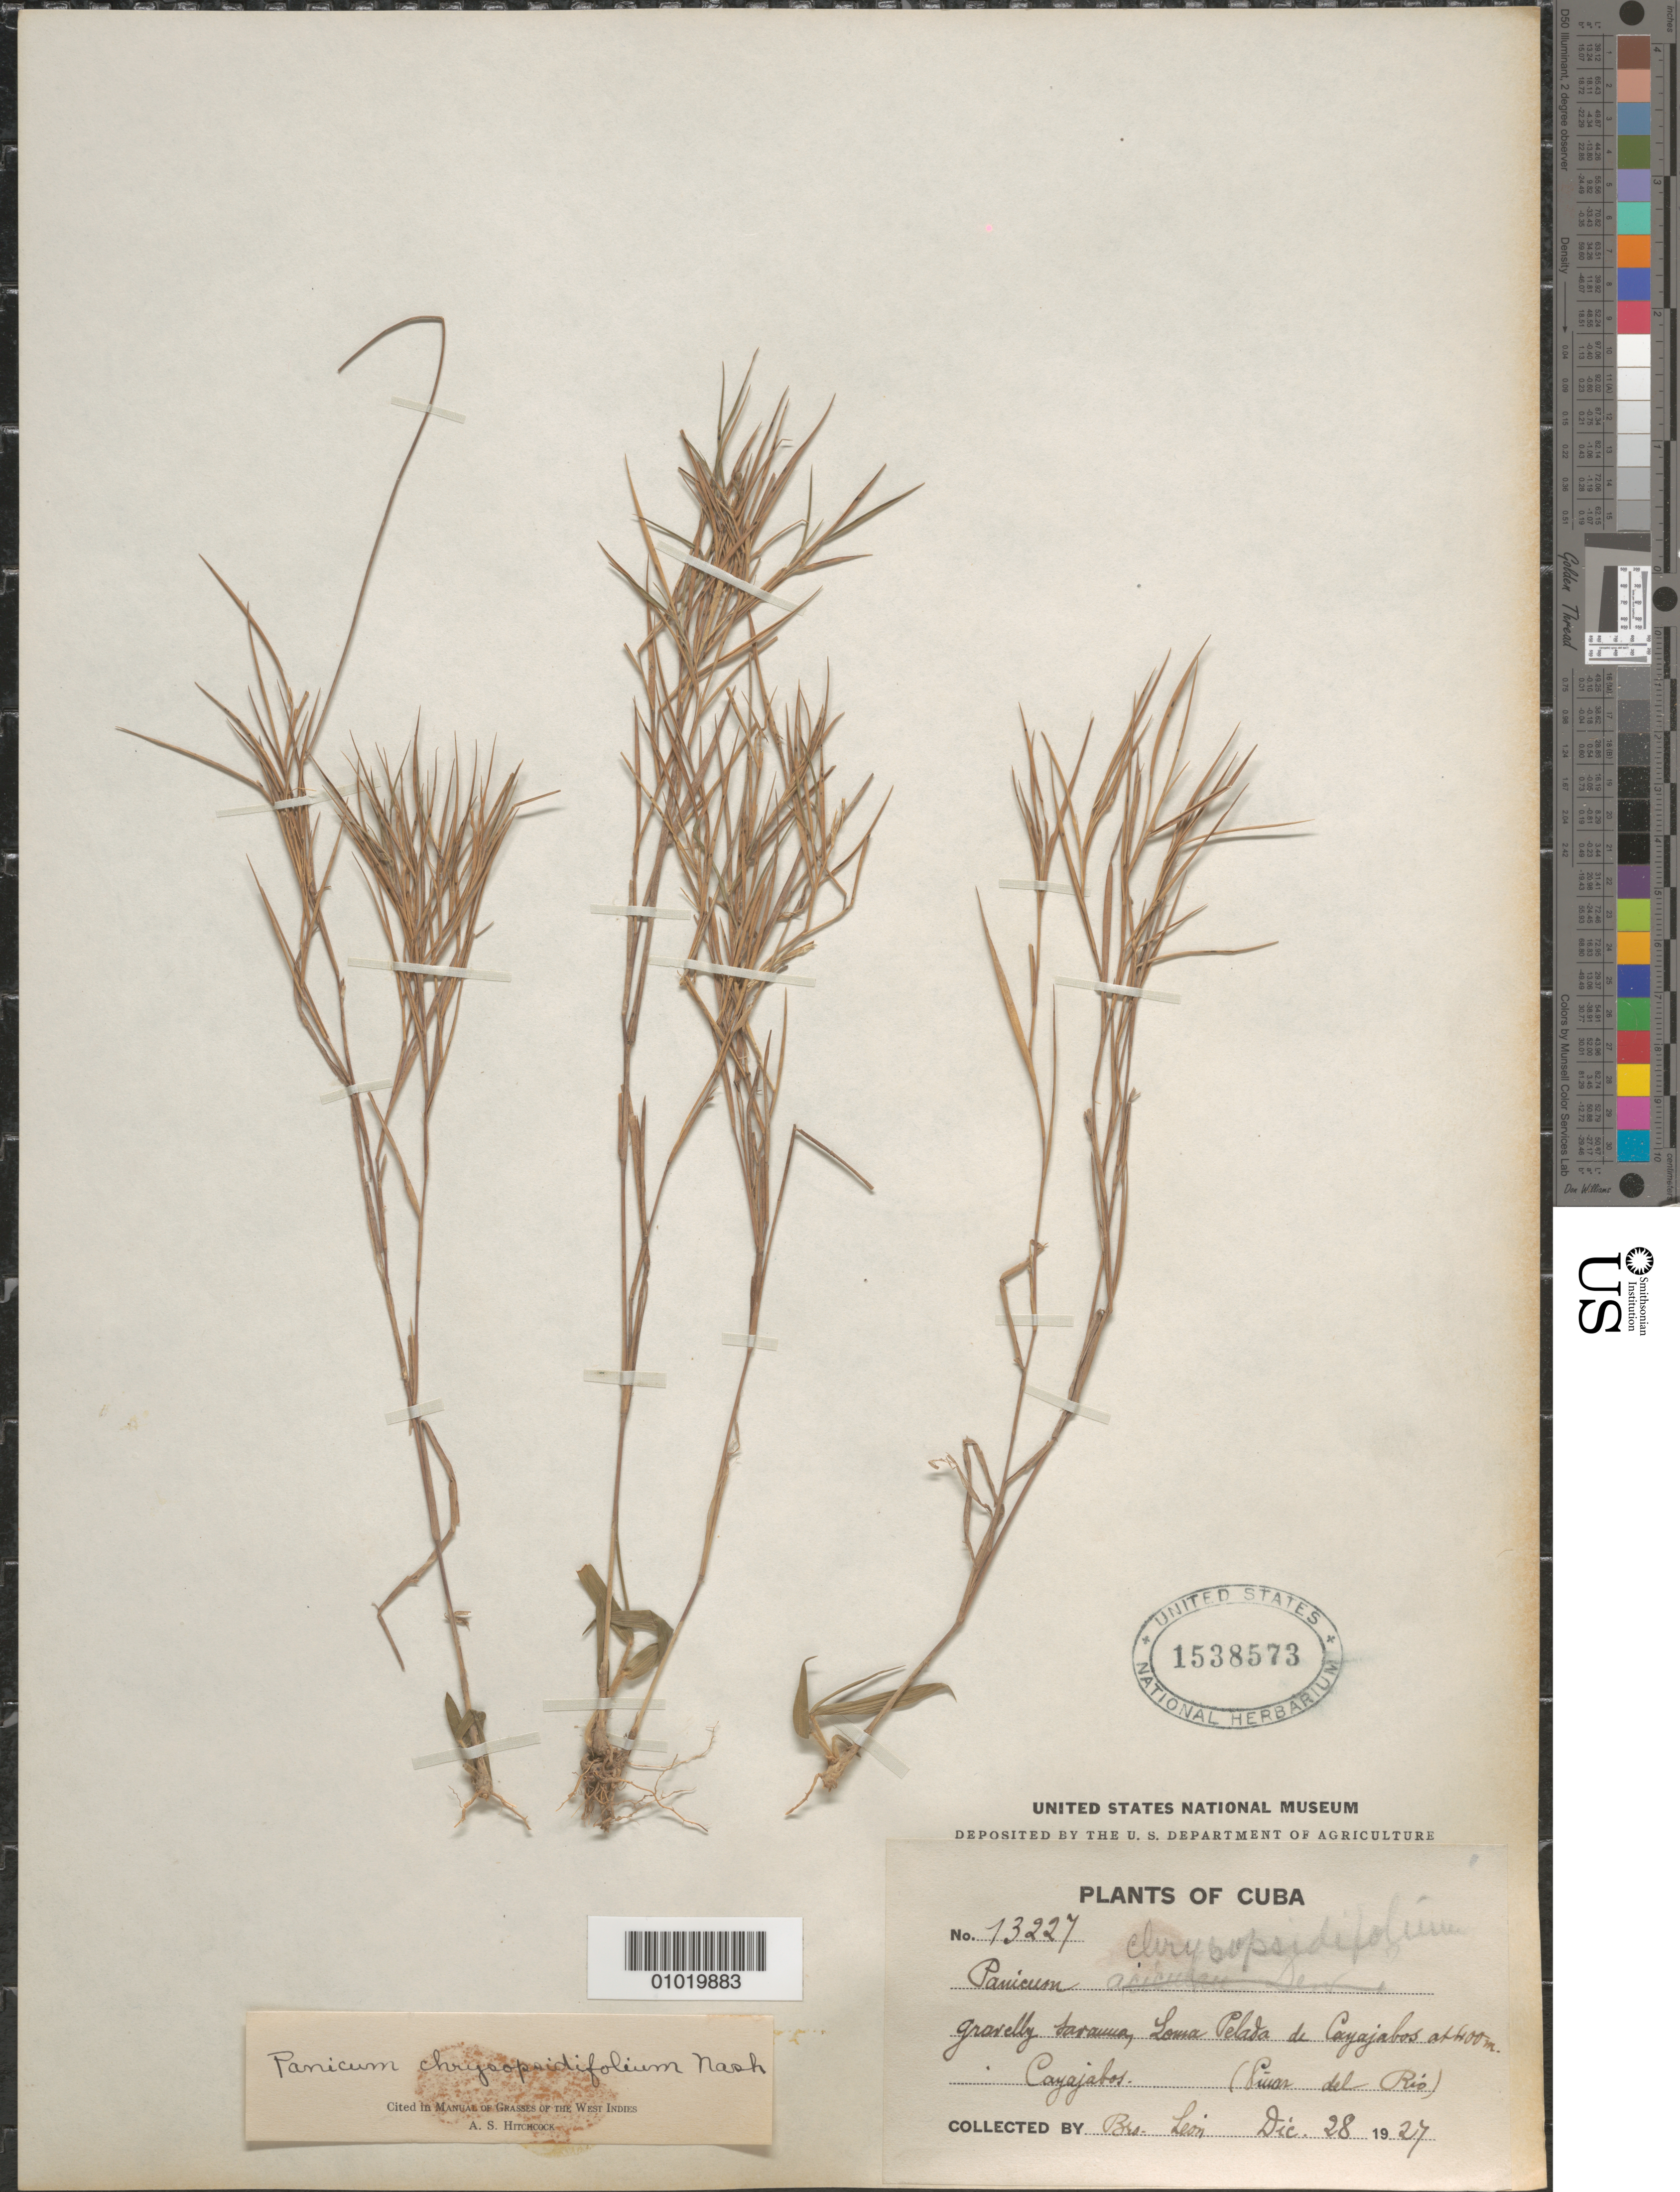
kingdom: Plantae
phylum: Tracheophyta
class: Liliopsida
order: Poales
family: Poaceae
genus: Panicum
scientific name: Panicum chrysopsidifolium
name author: Nash ex Small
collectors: Bro. León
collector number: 13227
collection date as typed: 28 Dec 1927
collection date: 1927-12-28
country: Cuba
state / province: Pinar del Rio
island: Cuba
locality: Loma Pelada de Cayajabos, Cayajabos, Pinar del Rio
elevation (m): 400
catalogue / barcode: US 1538573